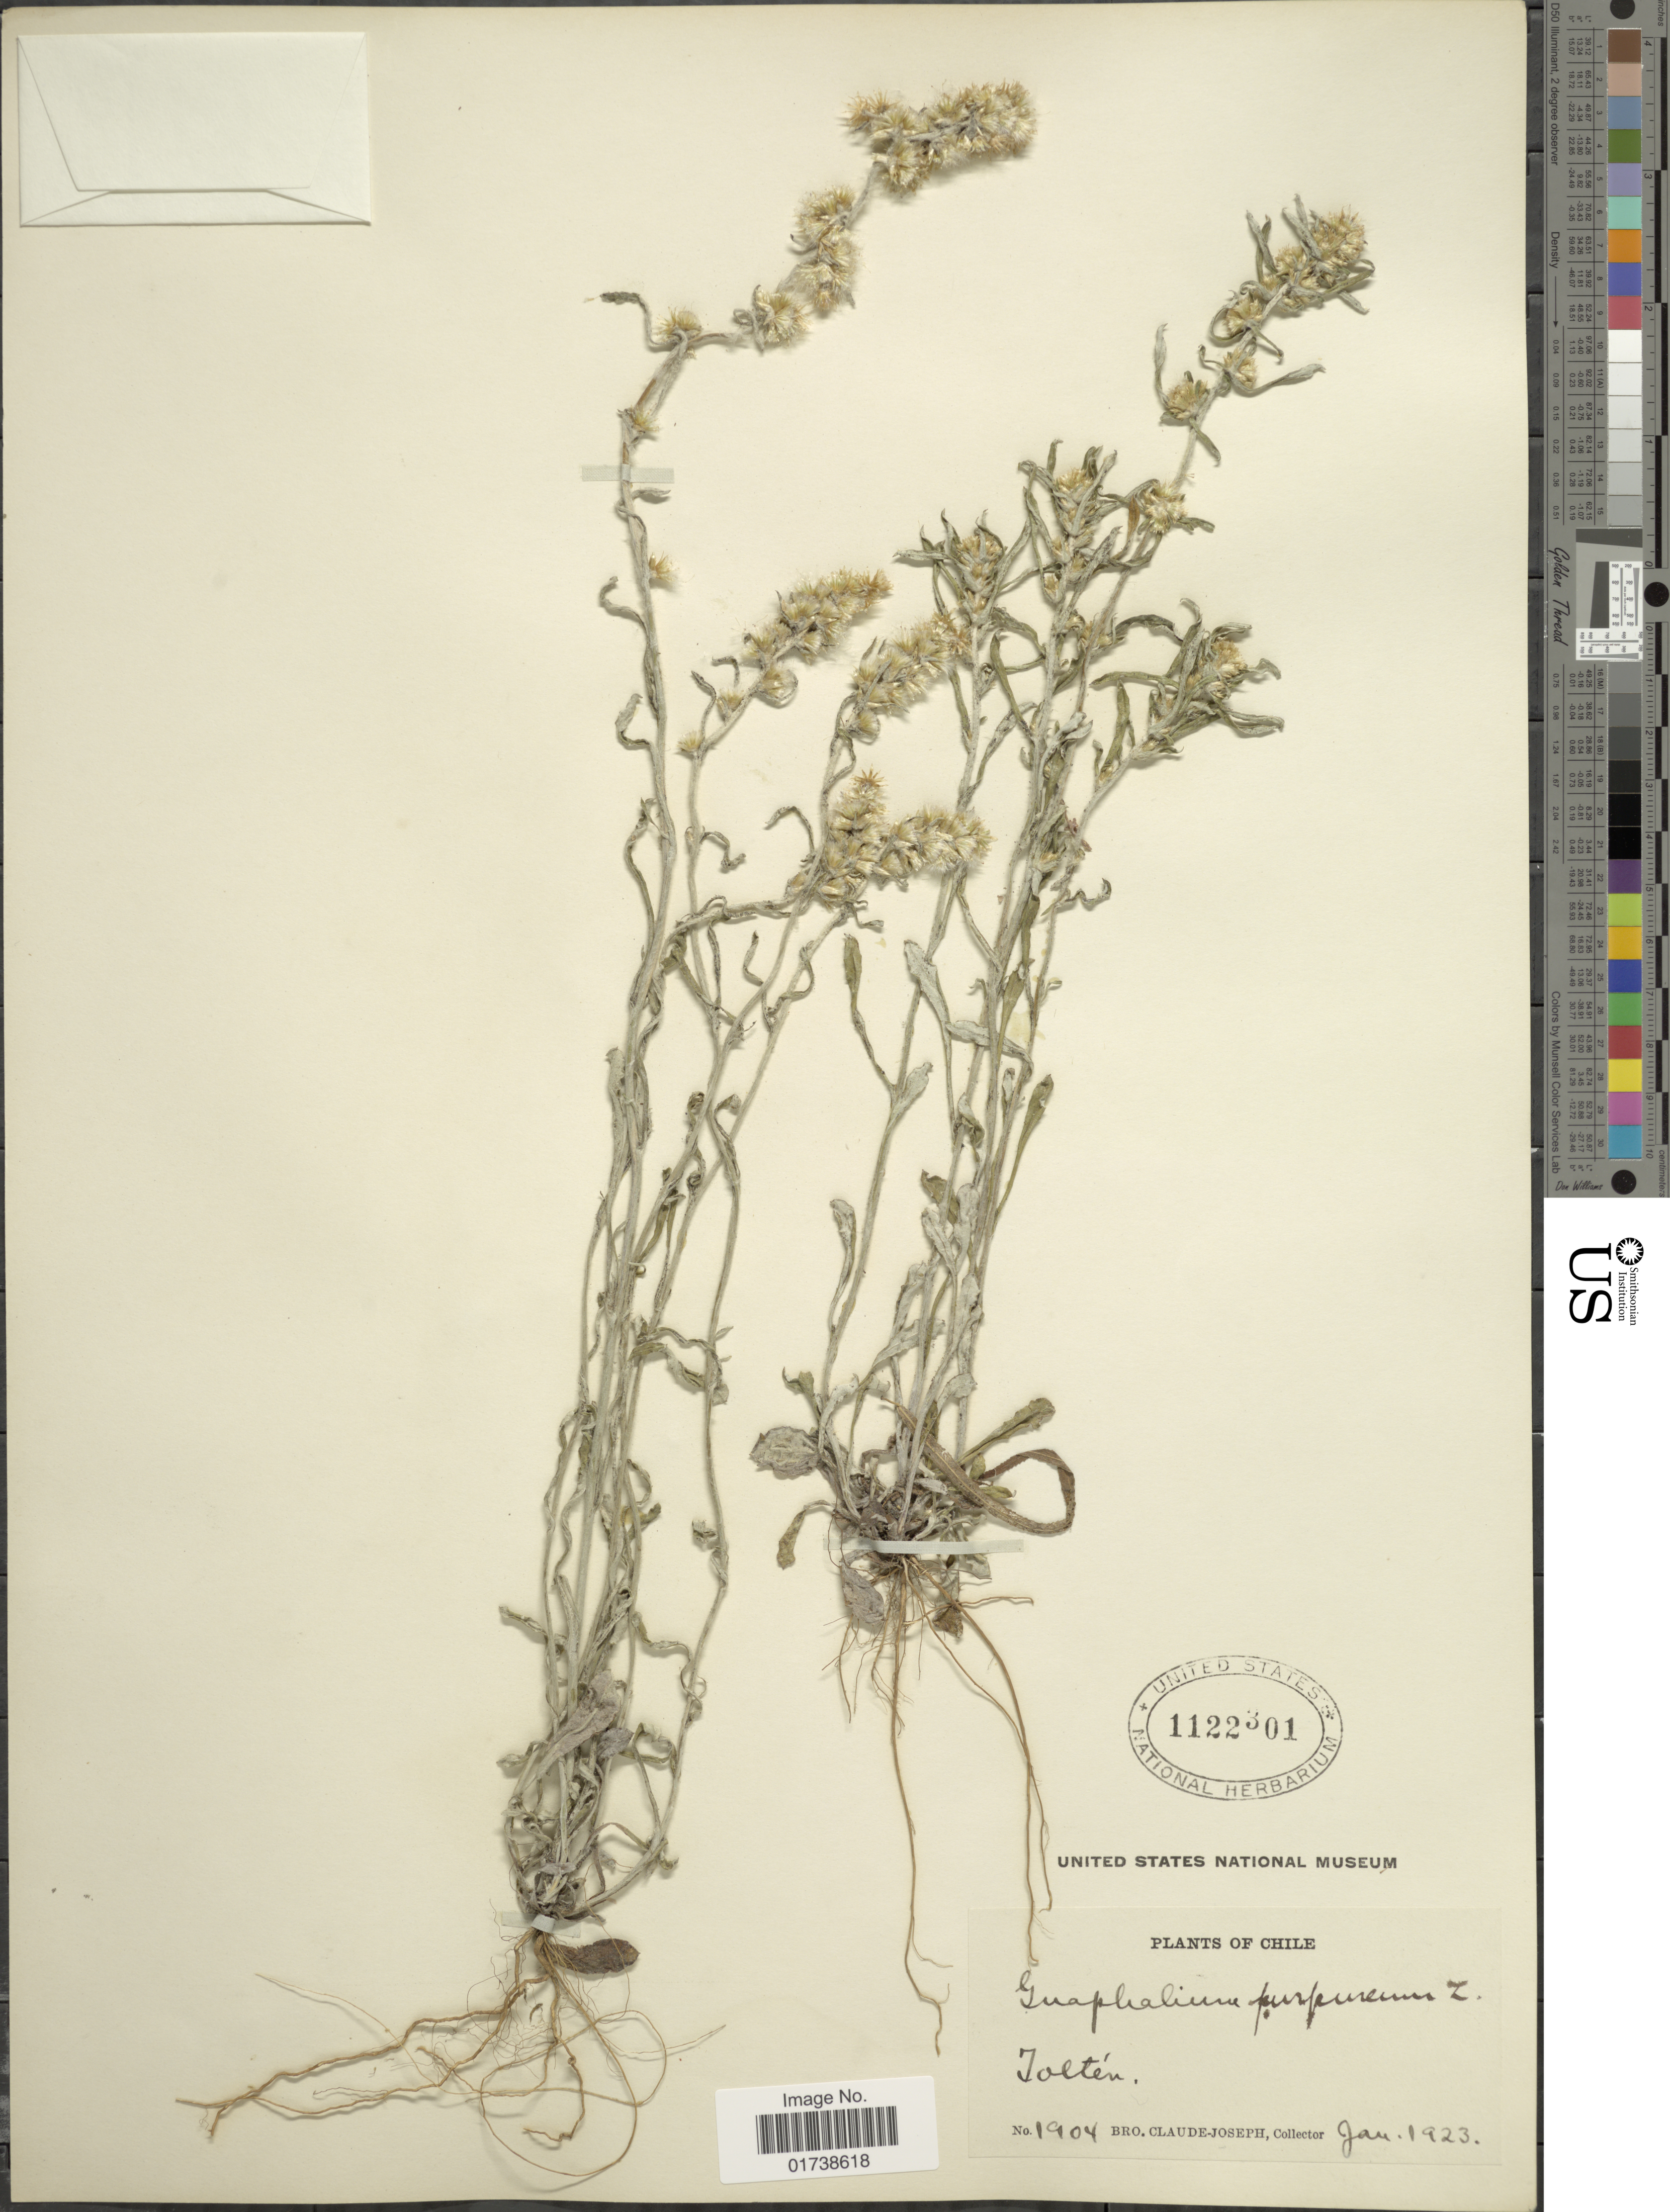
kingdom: Plantae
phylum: Tracheophyta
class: Magnoliopsida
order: Asterales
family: Asteraceae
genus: Gamochaeta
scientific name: Gamochaeta purpurea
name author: (L.) Cabrera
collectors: Bro. Claude-Joseph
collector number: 1904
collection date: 1923-01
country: Chile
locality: Jolten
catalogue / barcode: US 1122301